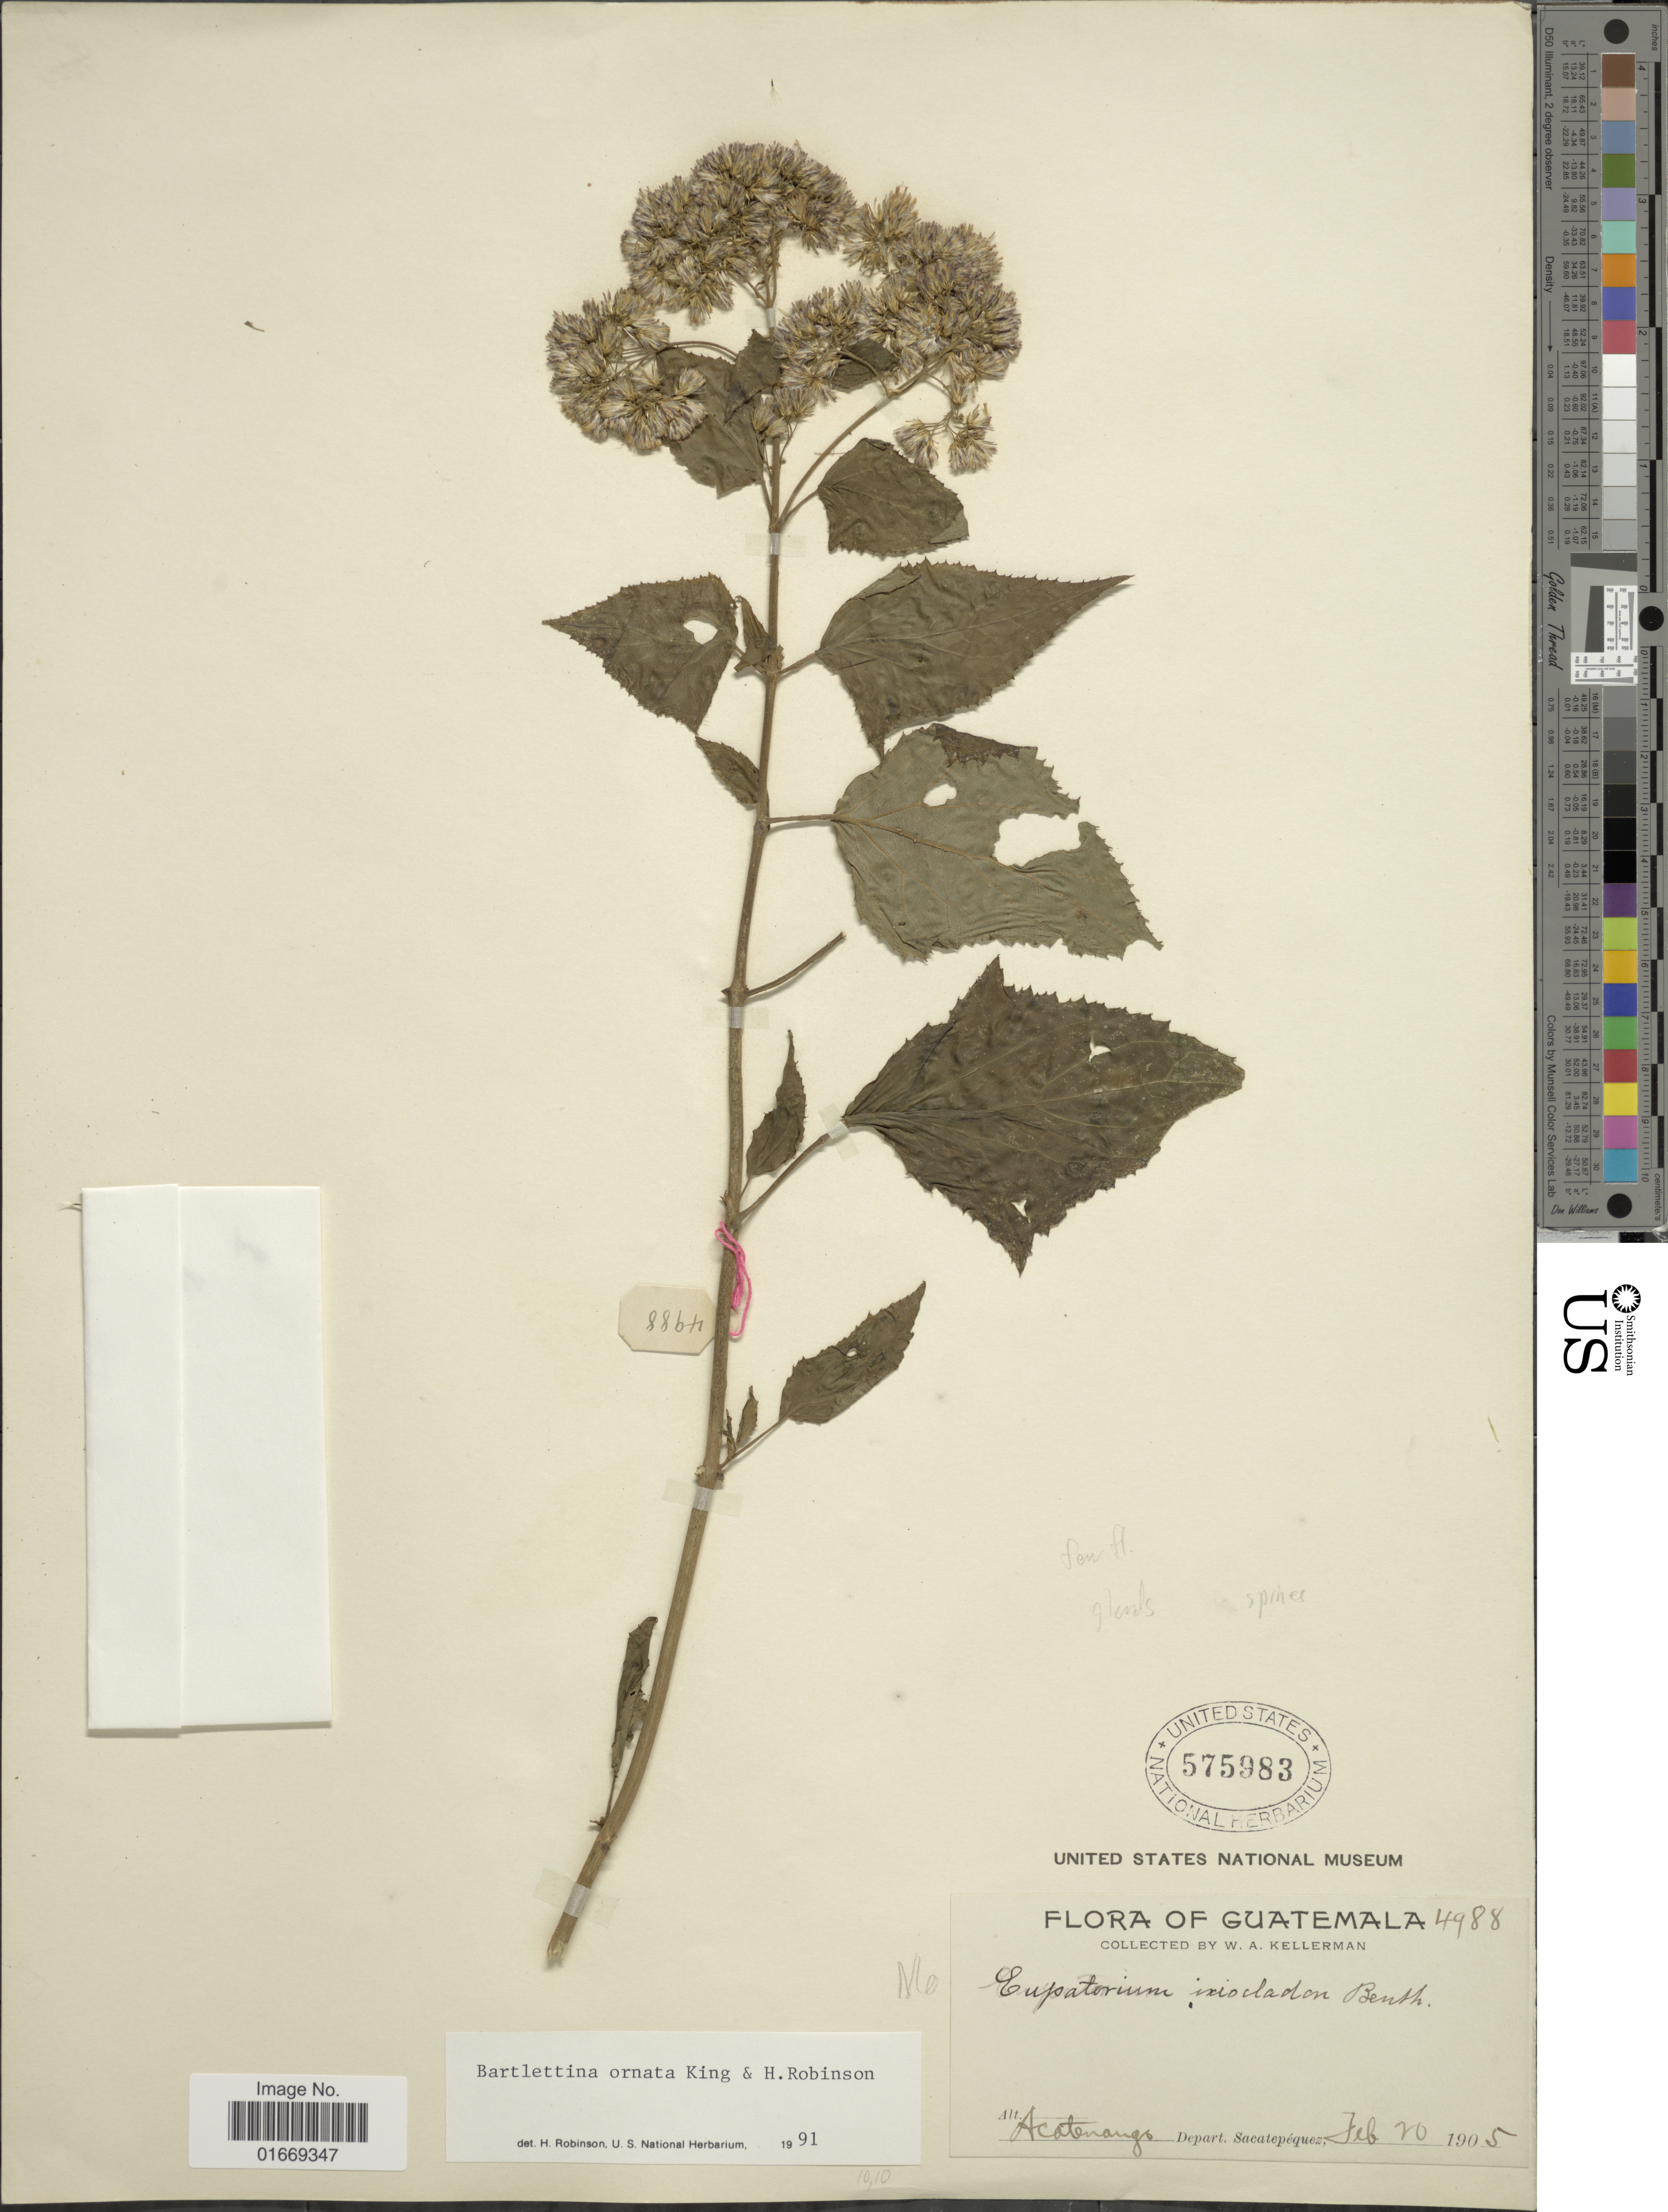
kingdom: Plantae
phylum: Tracheophyta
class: Magnoliopsida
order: Asterales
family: Asteraceae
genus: Bartlettina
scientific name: Bartlettina ornata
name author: R.M. King & H. Rob.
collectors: W. Kellerman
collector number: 4988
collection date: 1905-02-20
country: Guatemala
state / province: Sacatepéquez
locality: Acatenango. Depart. Sacatepéquez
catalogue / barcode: US 575983